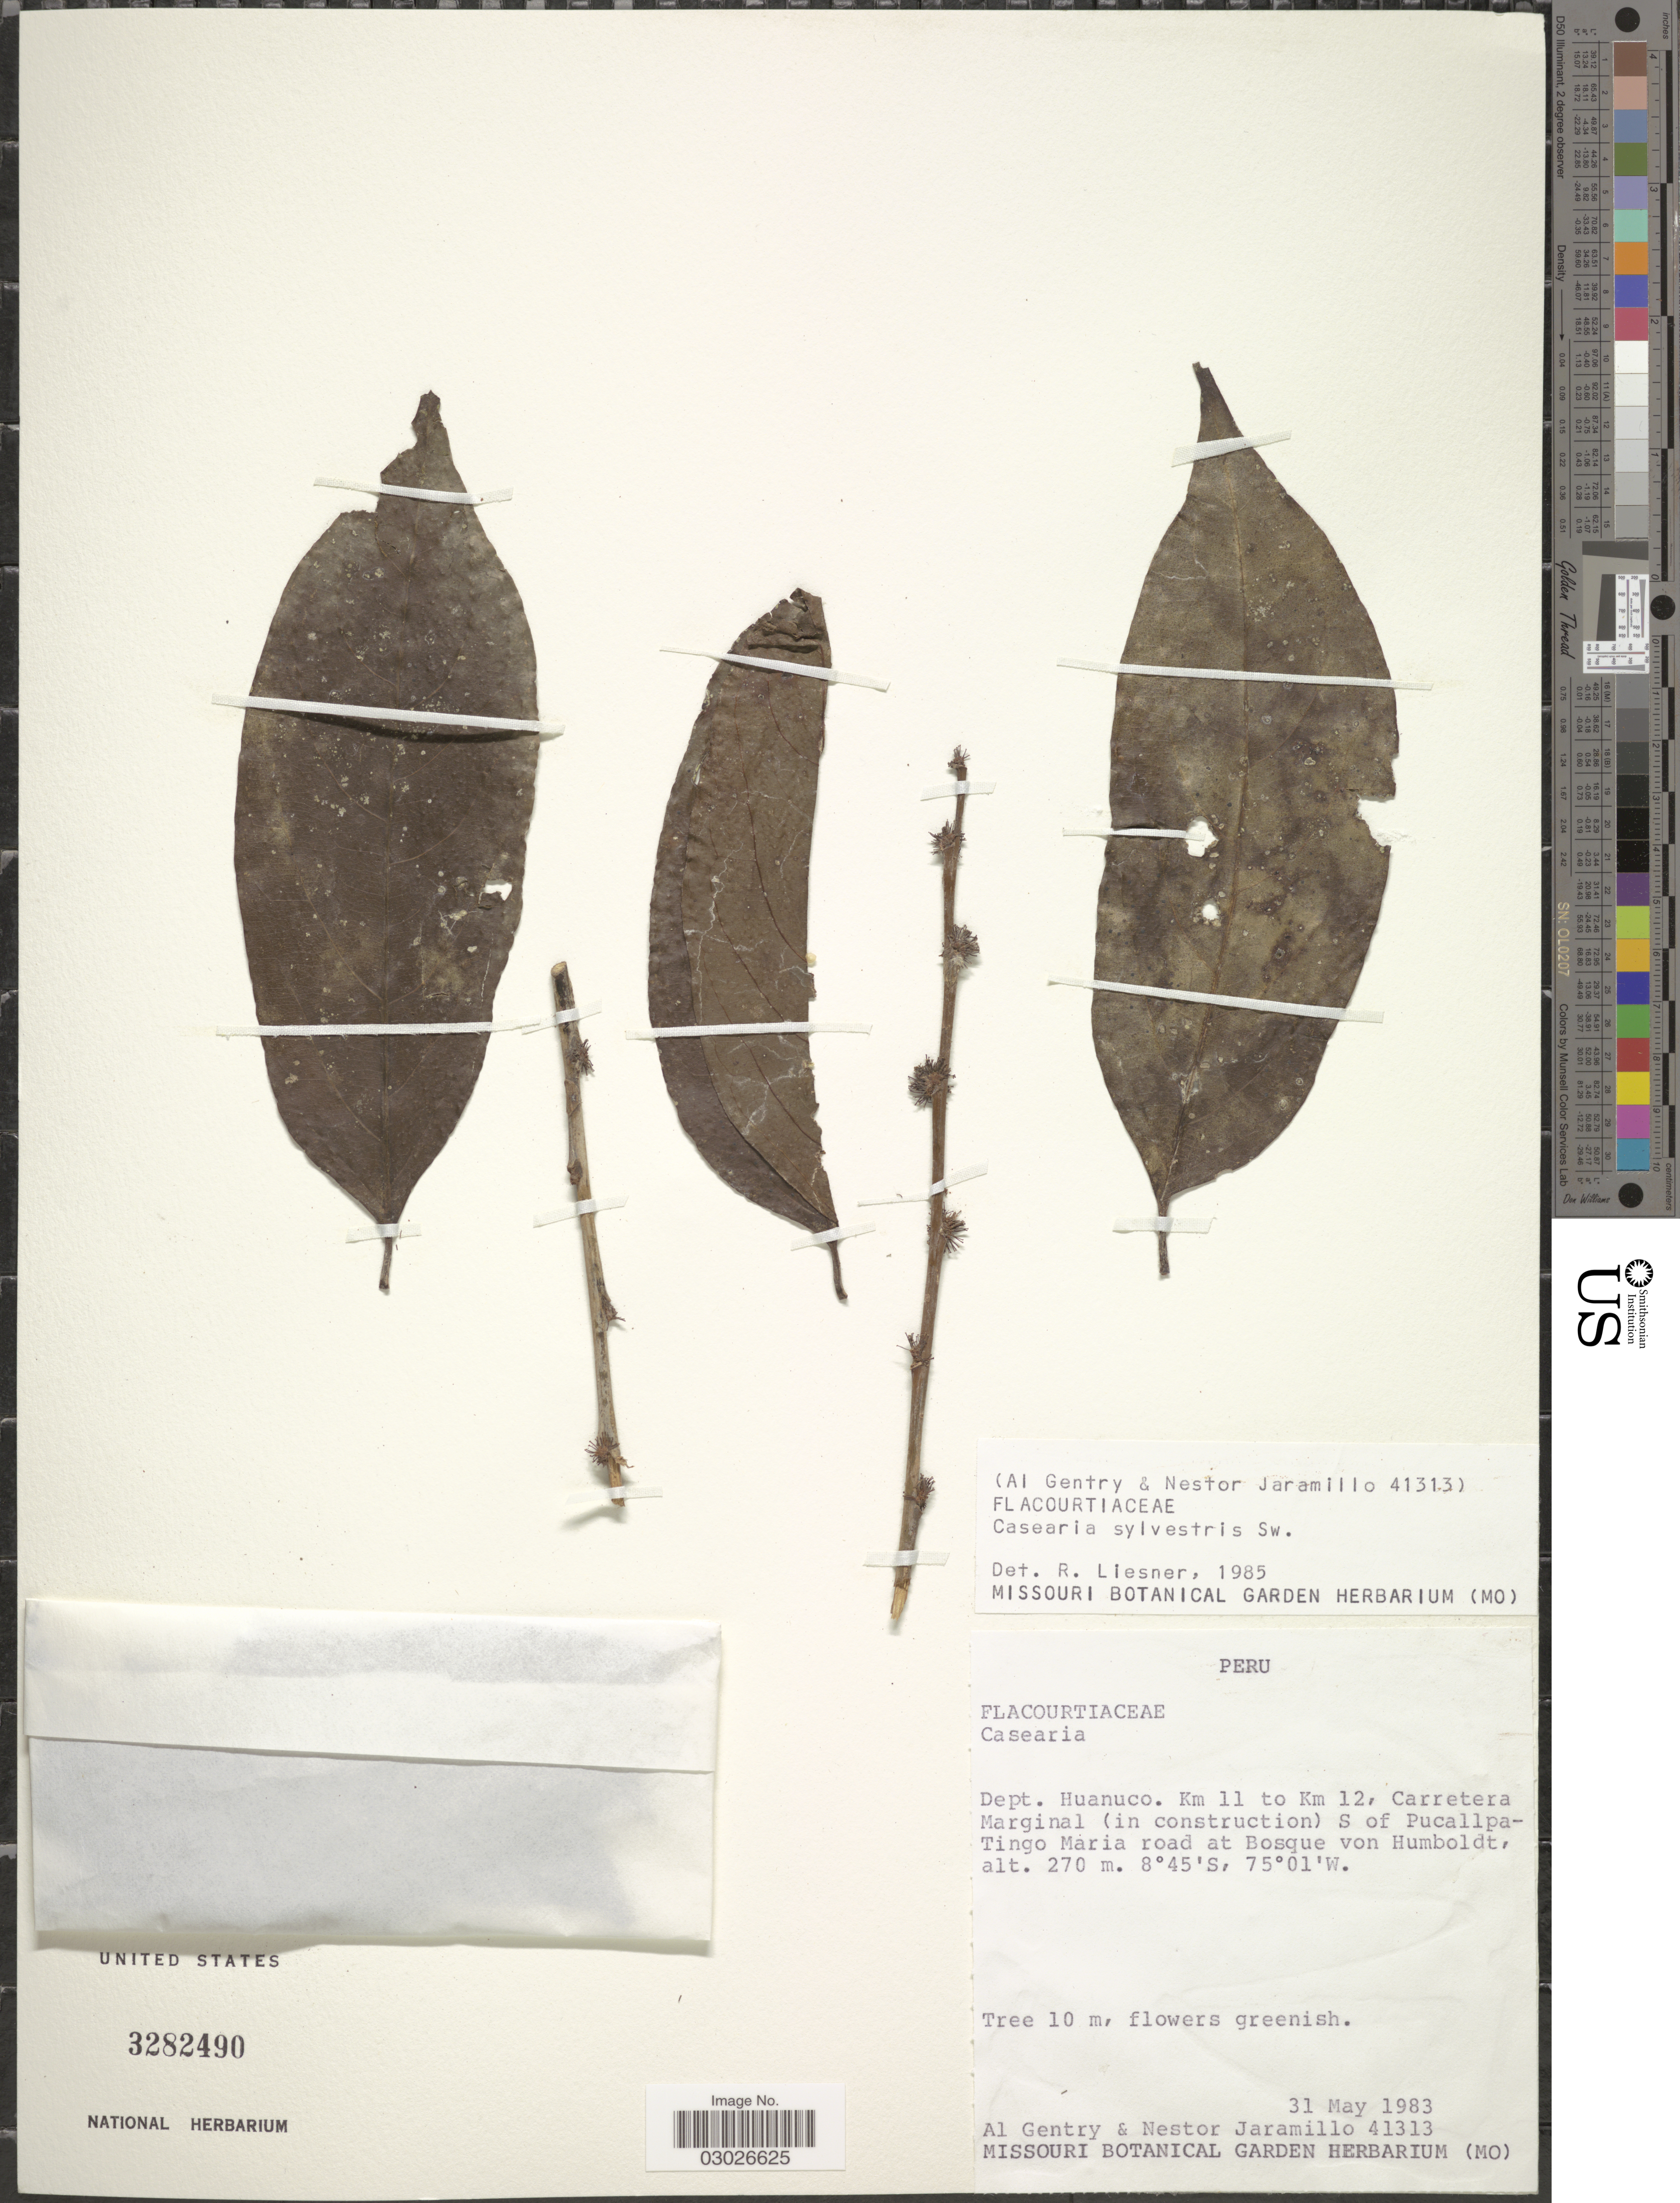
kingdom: Plantae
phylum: Tracheophyta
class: Magnoliopsida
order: Malpighiales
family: Salicaceae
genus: Casearia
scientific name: Casearia sylvestris var. sylvestris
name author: Sw.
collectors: A. H. Gentry & N. Jaramillo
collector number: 41313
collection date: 1983-05-31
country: Peru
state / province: Huánuco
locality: Dept. Huanuco, Km 11 to Km 12, Carretera Marginal (in construction) S of Pucallpa - Tingo Maria road at Bosque von Humboldt.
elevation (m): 270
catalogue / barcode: US 3282490